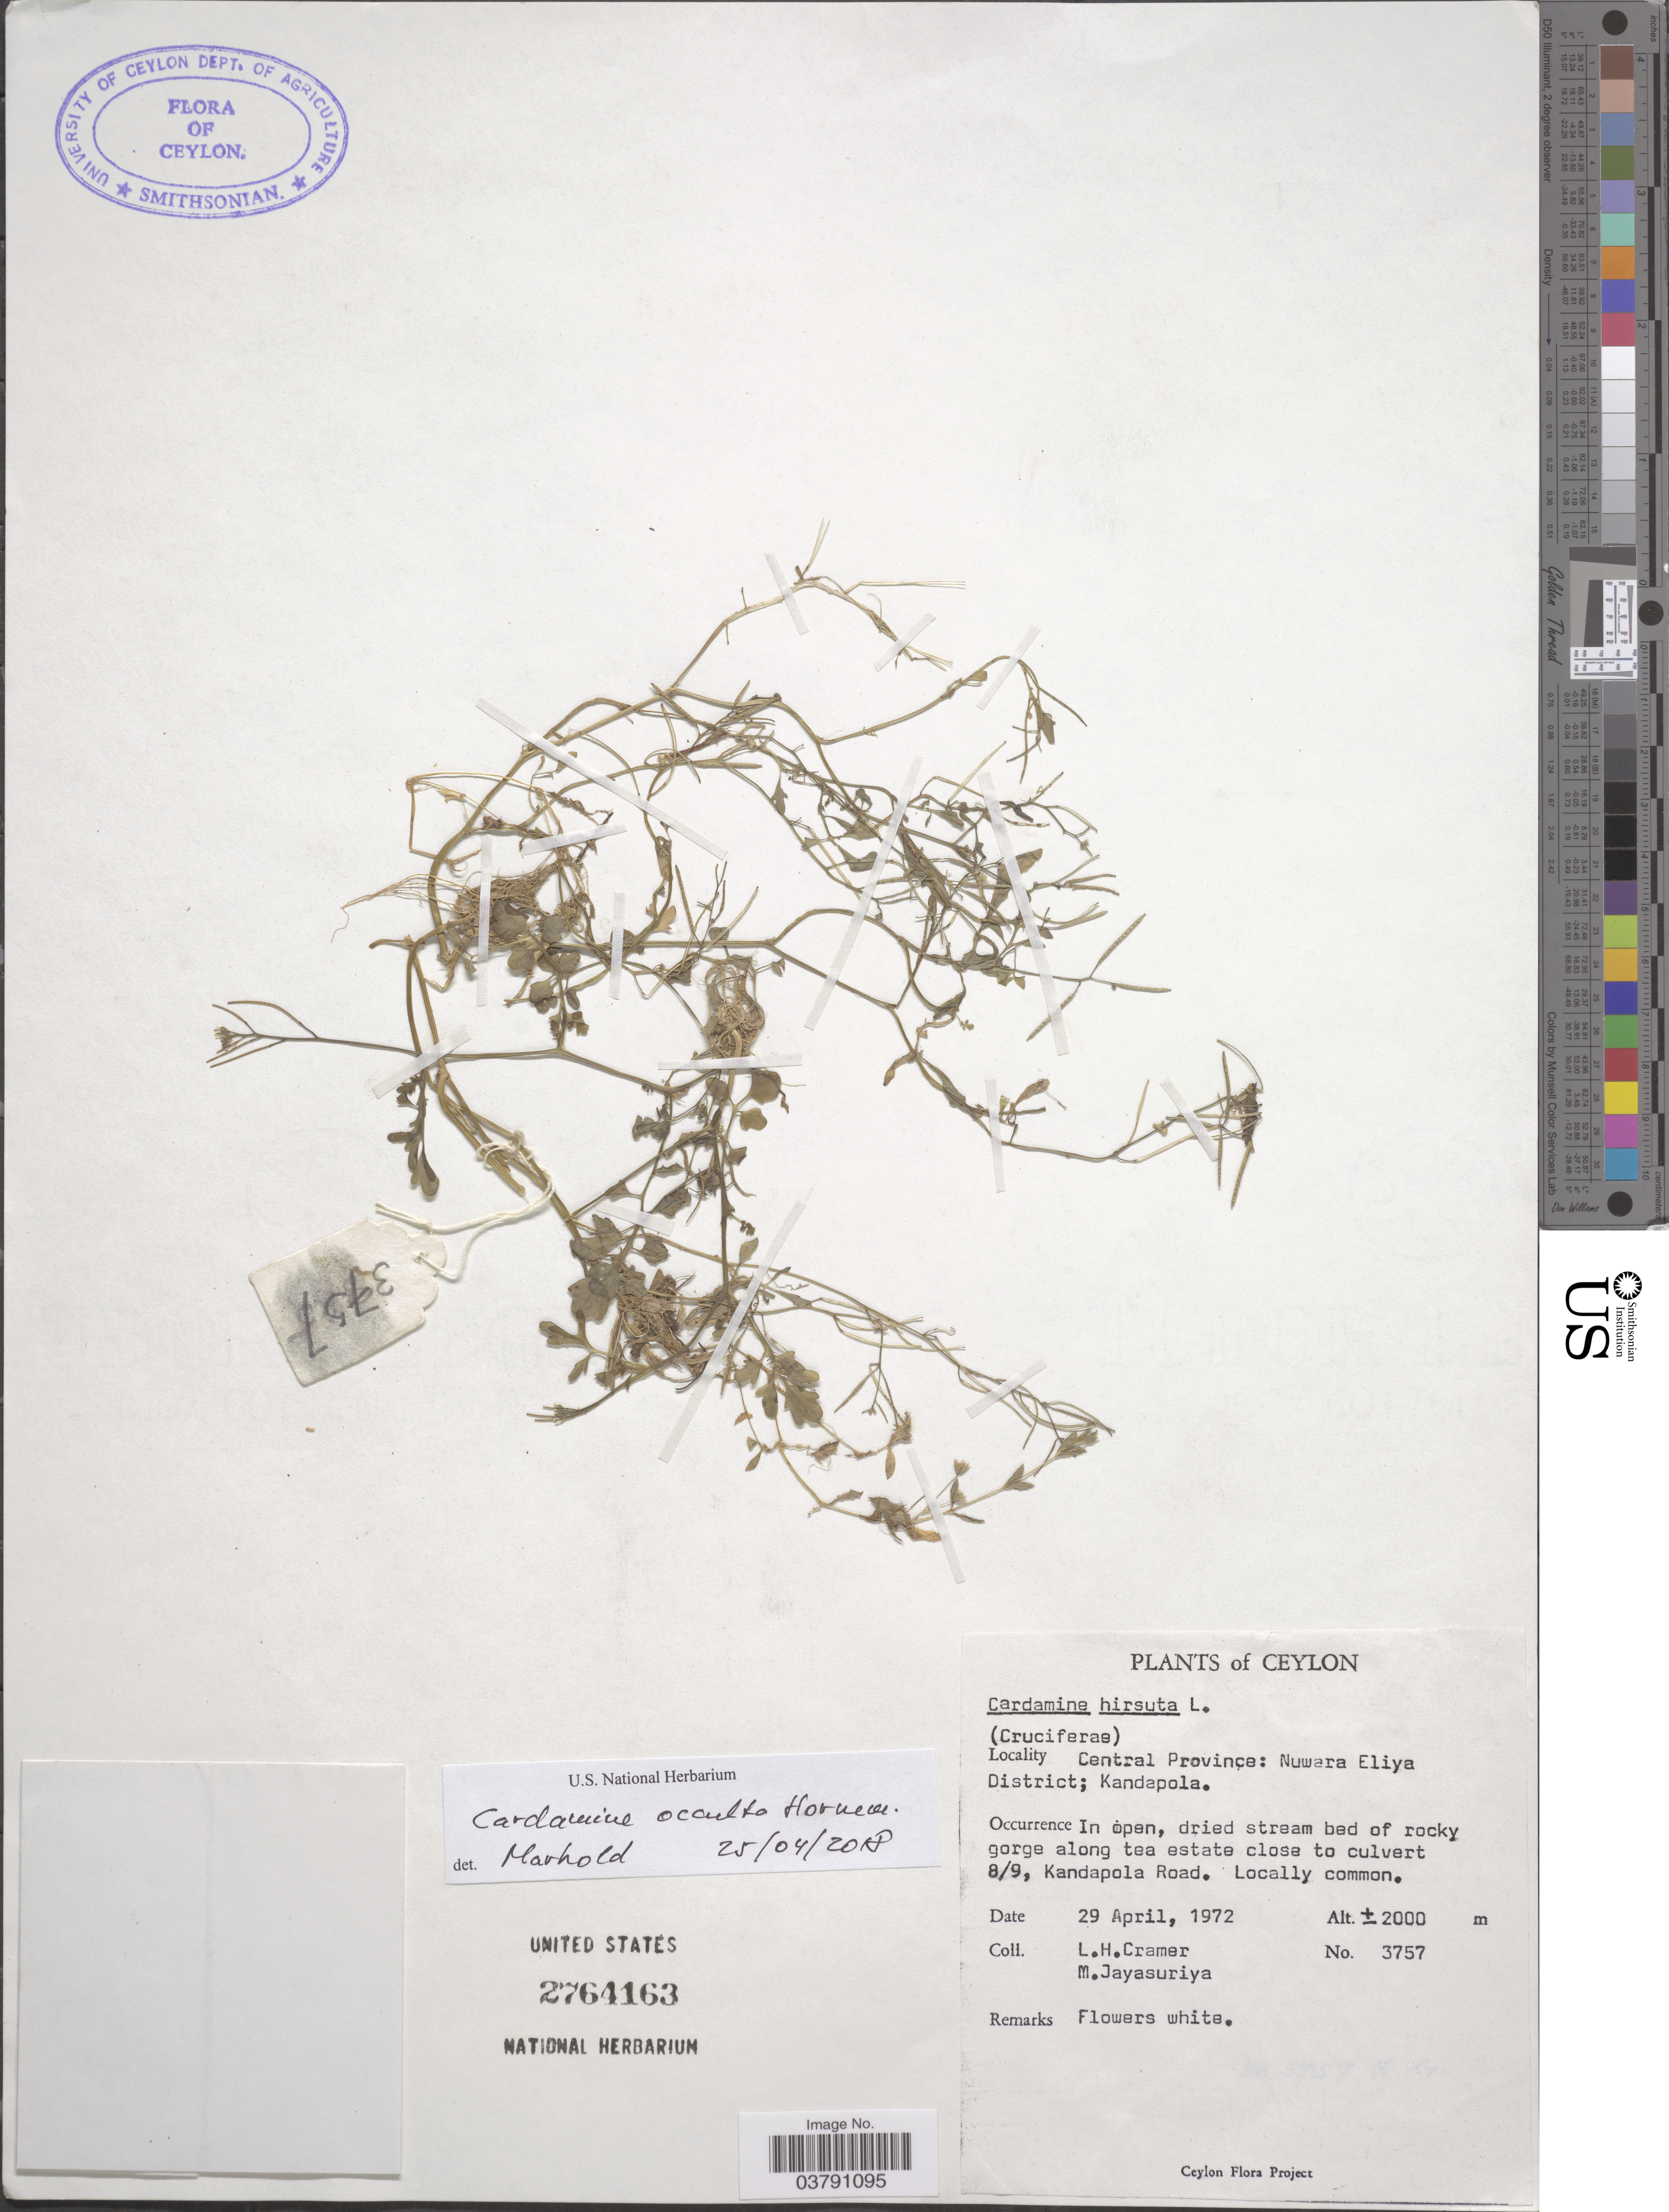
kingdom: Plantae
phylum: Tracheophyta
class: Magnoliopsida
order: Brassicales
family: Brassicaceae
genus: Cardamine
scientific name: Cardamine occulta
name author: Hornem.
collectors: L. H. Cramer & M. Jayasuriya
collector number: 3757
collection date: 1972-04-29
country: Sri Lanka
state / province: Central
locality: Ceylon, Nuwara Eliya District; Kandapola. Along tea estate close to culvert 8/9, Kandapola Road.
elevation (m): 2000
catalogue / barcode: US 2764163